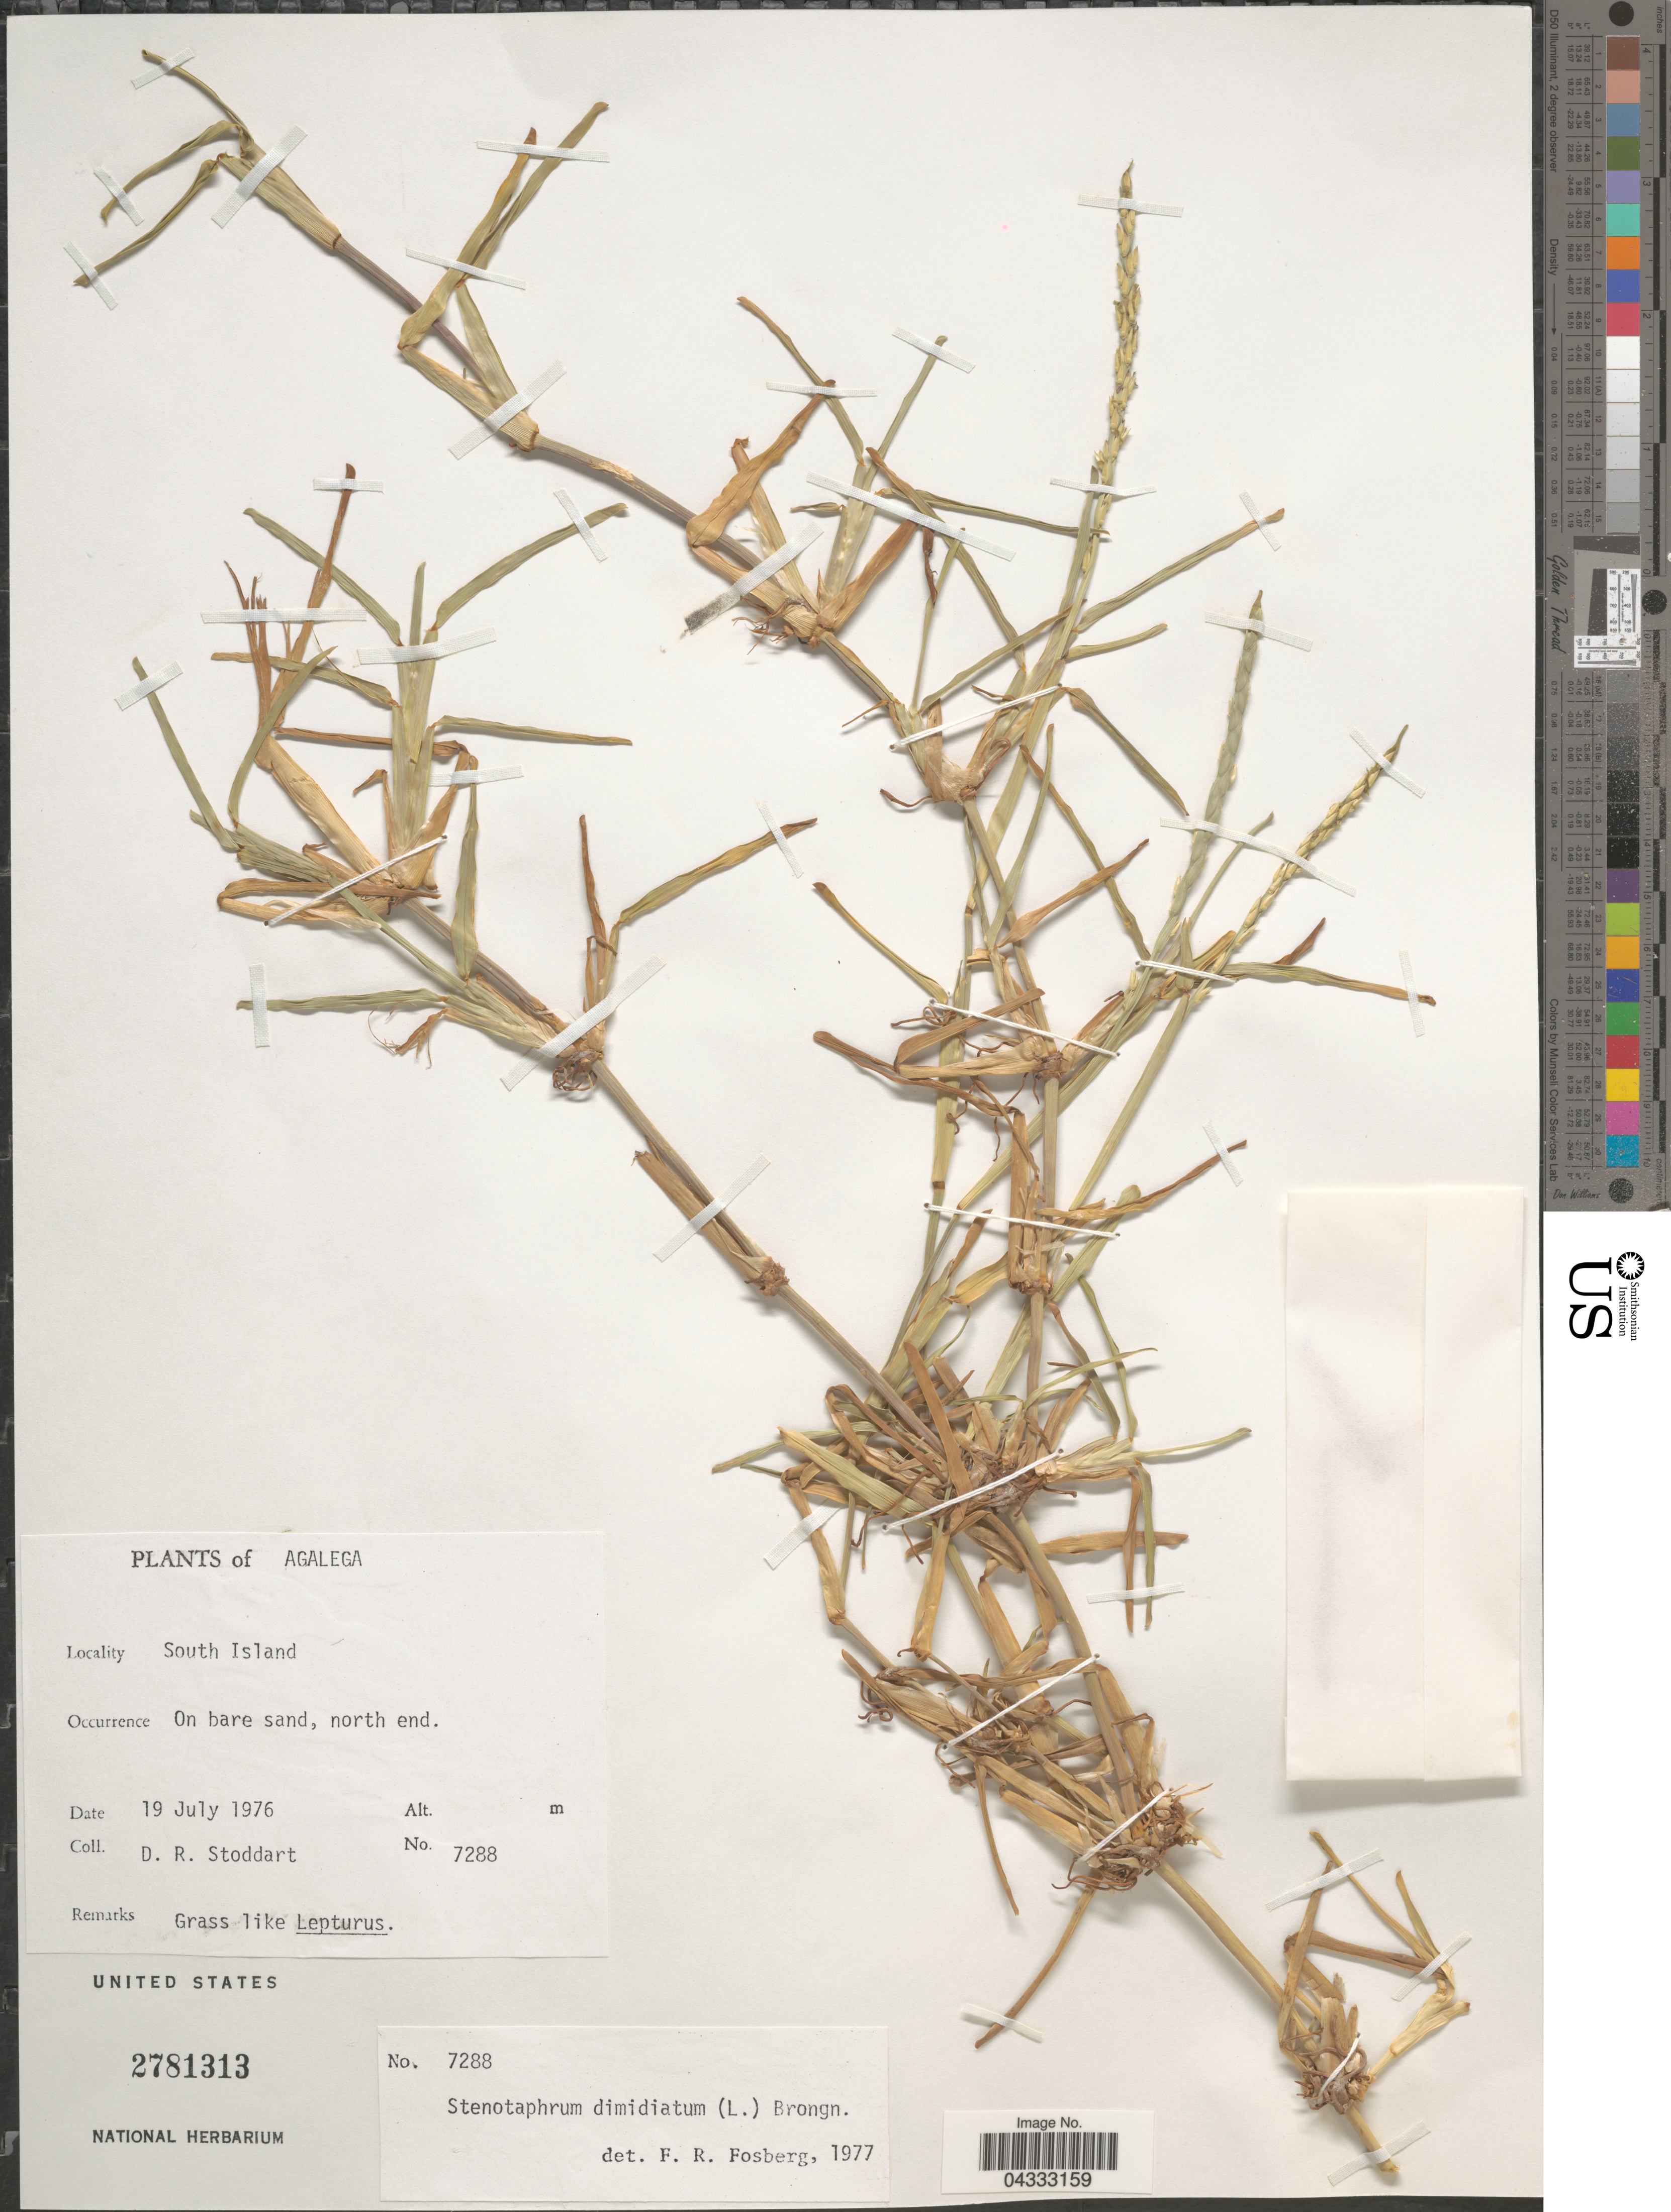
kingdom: Plantae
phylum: Tracheophyta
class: Liliopsida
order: Poales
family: Poaceae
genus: Stenotaphrum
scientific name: Stenotaphrum dimidiatum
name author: (L.) Brongn.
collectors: D. R. Stoddart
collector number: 7288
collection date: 1976-07-19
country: Mauritius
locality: Agalega. South Island. On bare sand, north end.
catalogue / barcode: US 2781313